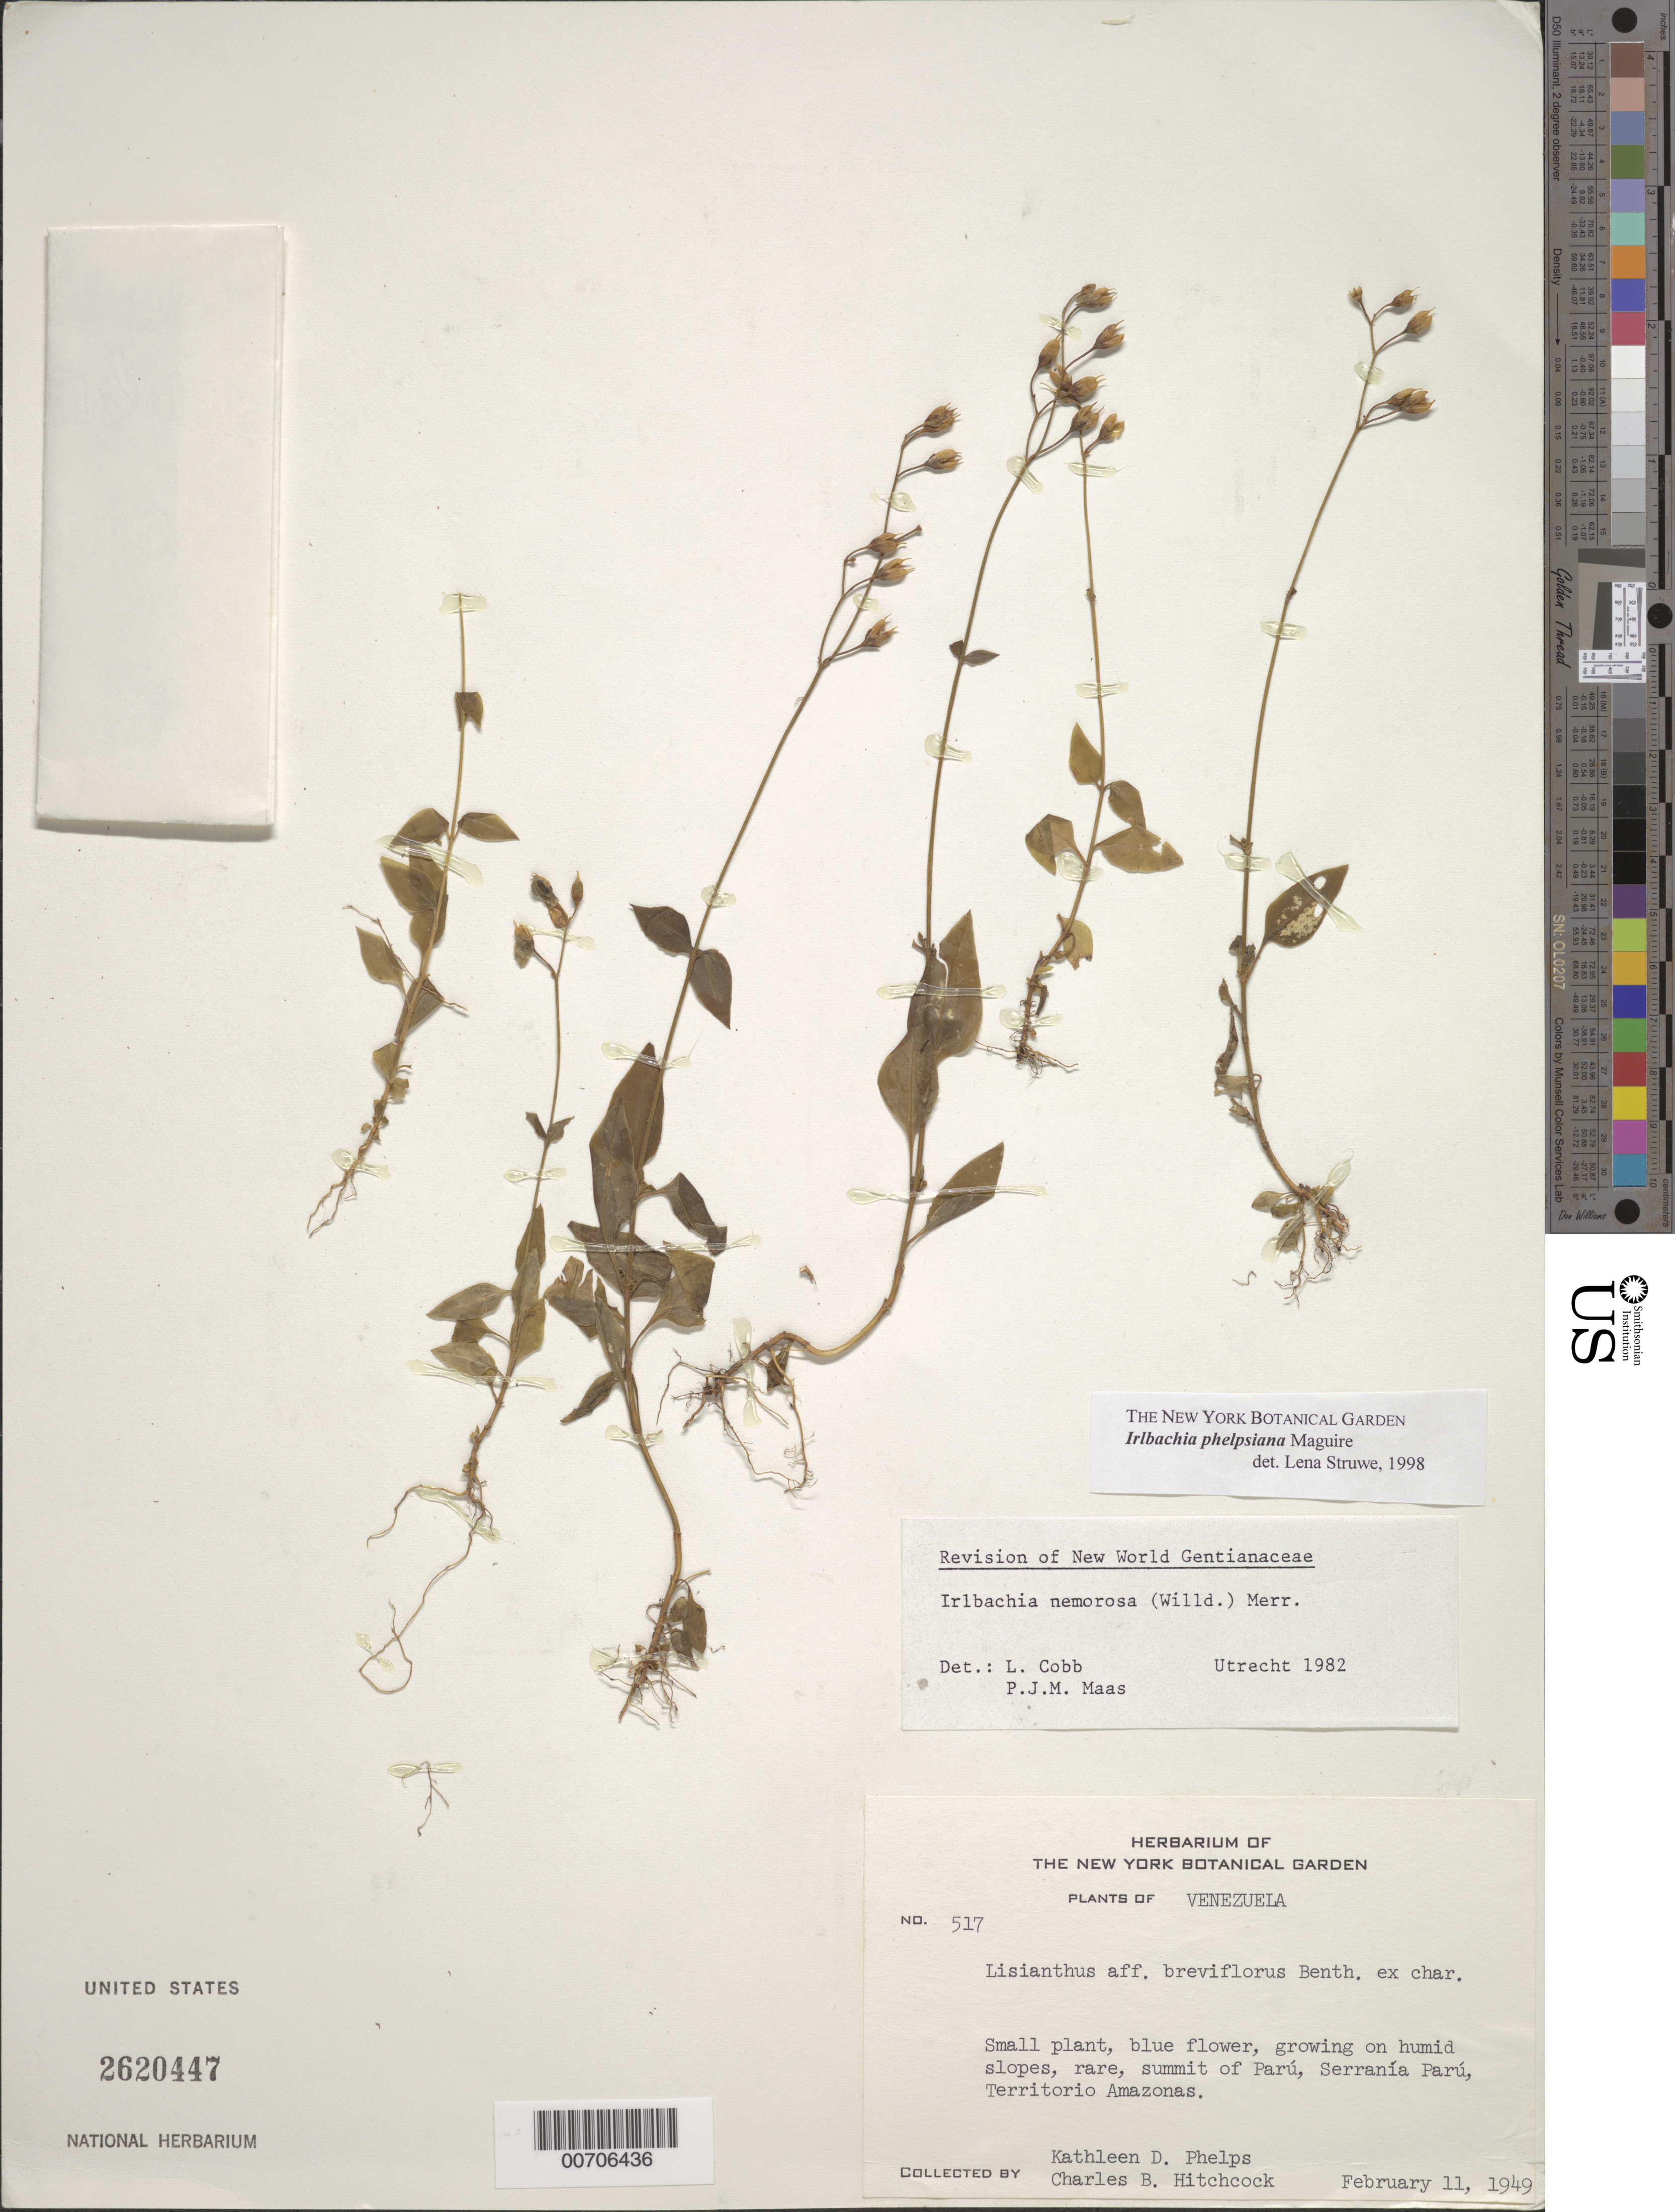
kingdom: Plantae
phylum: Tracheophyta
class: Magnoliopsida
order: Gentianales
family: Gentianaceae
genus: Irlbachia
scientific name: Irlbachia phelpsiana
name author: Maguire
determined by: Struwe, L.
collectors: K. D. Phelps & C. B. Hitchcock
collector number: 517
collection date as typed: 11-Feb-49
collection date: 1949-02-11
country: Venezuela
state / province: Amazonas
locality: Serranía Parú, Río Parú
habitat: Humid slopes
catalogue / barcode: US 2620447